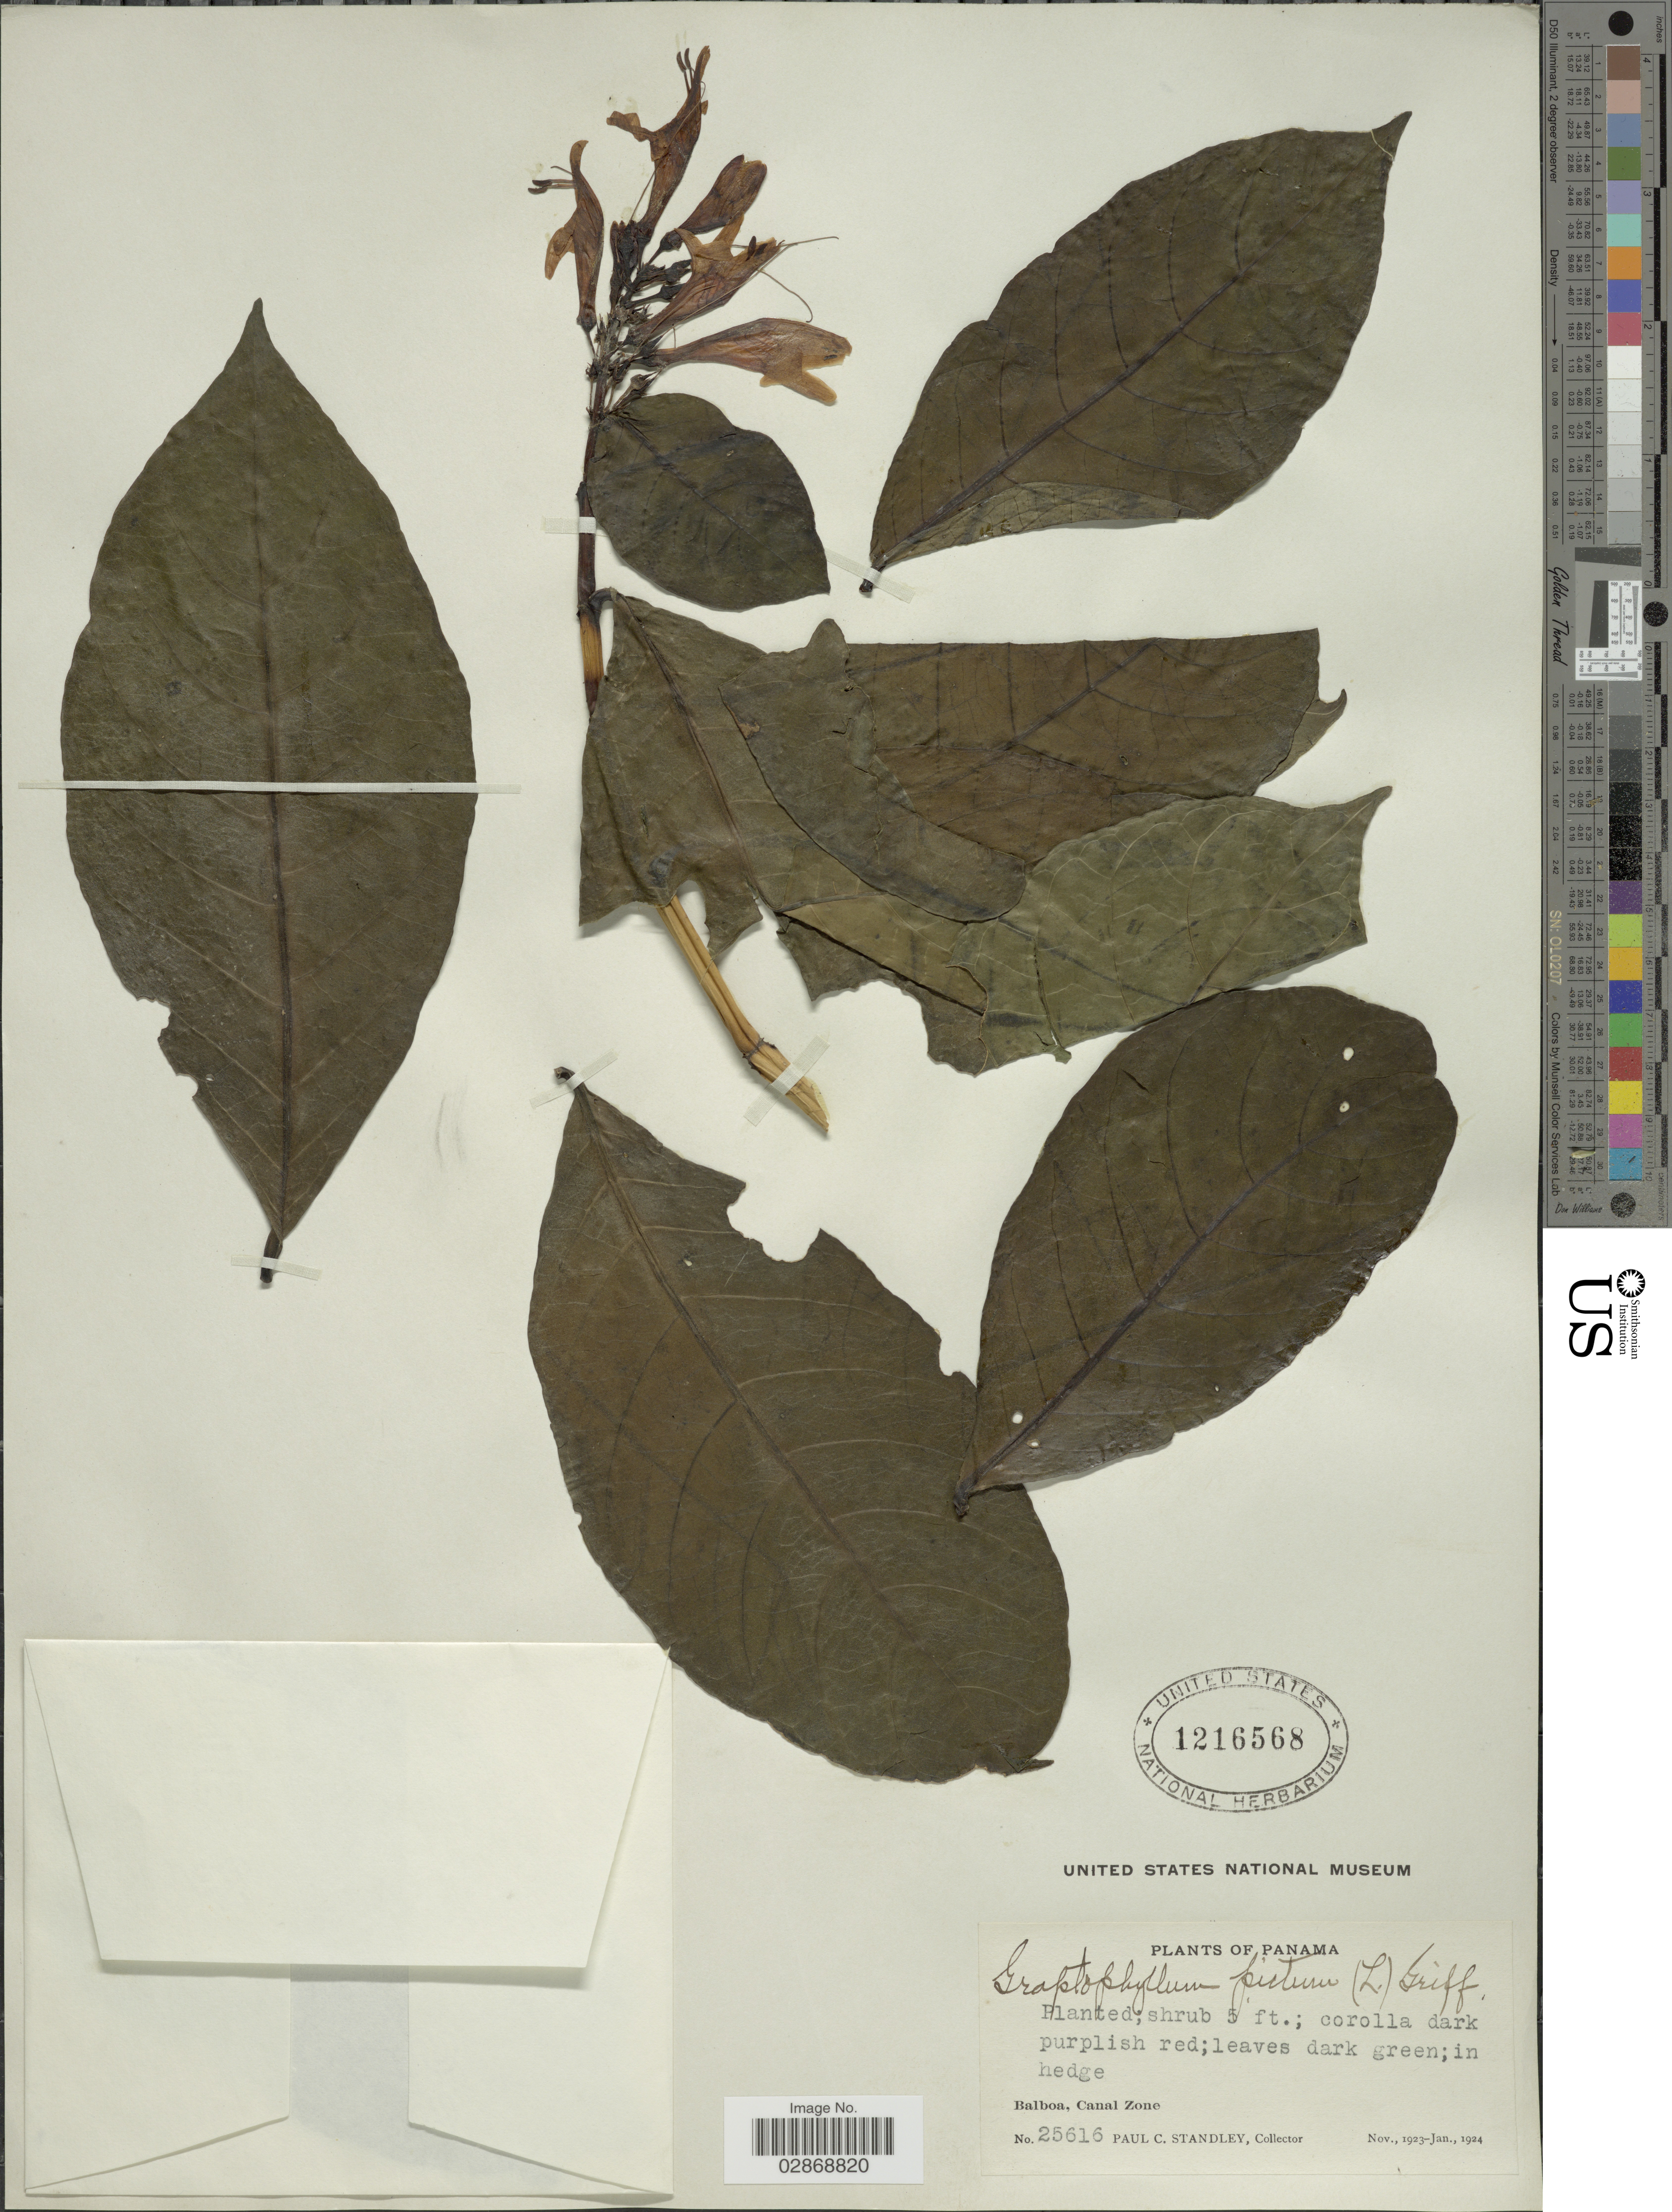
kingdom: Plantae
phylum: Tracheophyta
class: Magnoliopsida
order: Lamiales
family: Acanthaceae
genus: Graptophyllum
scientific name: Graptophyllum pictum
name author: (L.) Griff.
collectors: P. C. Standley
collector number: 25616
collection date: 1923-11/1924-01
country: Panama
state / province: Colón / Panamá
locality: Balboa, Canal Zone.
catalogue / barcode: US 1216568